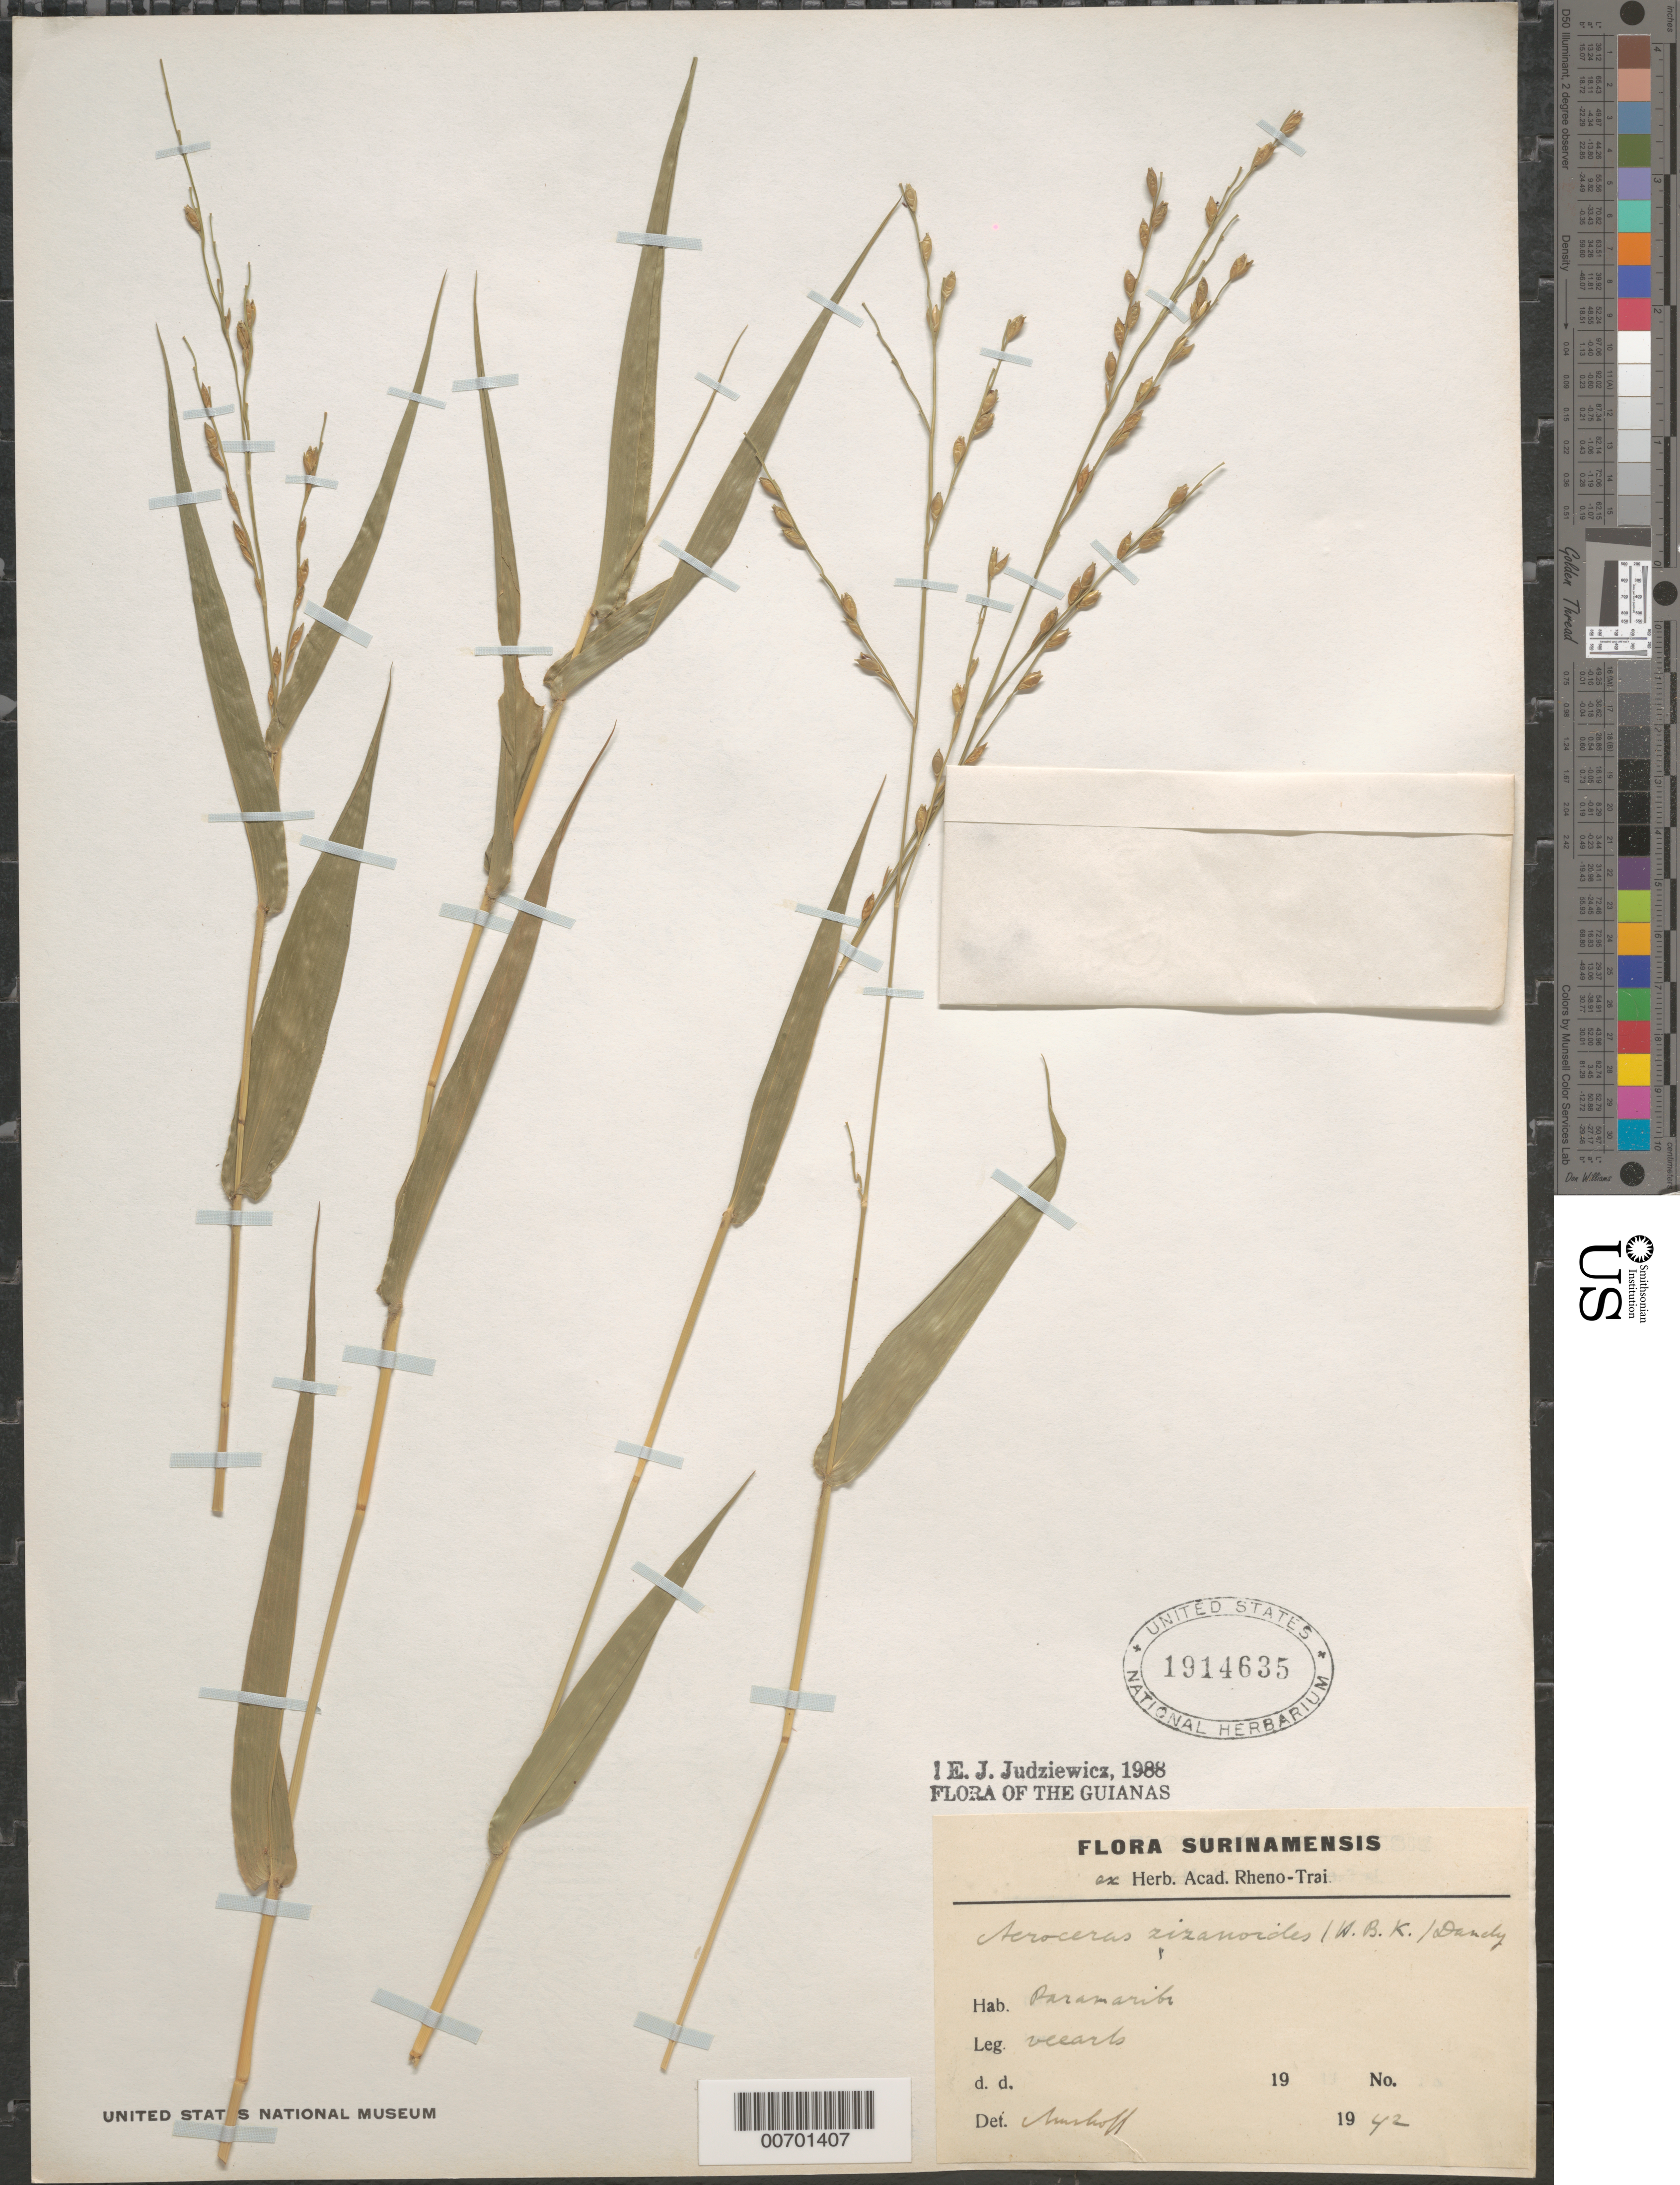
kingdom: Plantae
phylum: Tracheophyta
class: Liliopsida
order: Poales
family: Poaceae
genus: Acroceras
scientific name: Acroceras zizanioides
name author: (Kunth) Dandy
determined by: Judziewicz, E. J.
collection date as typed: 1942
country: Suriname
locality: Paramaribo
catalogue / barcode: US 1914635